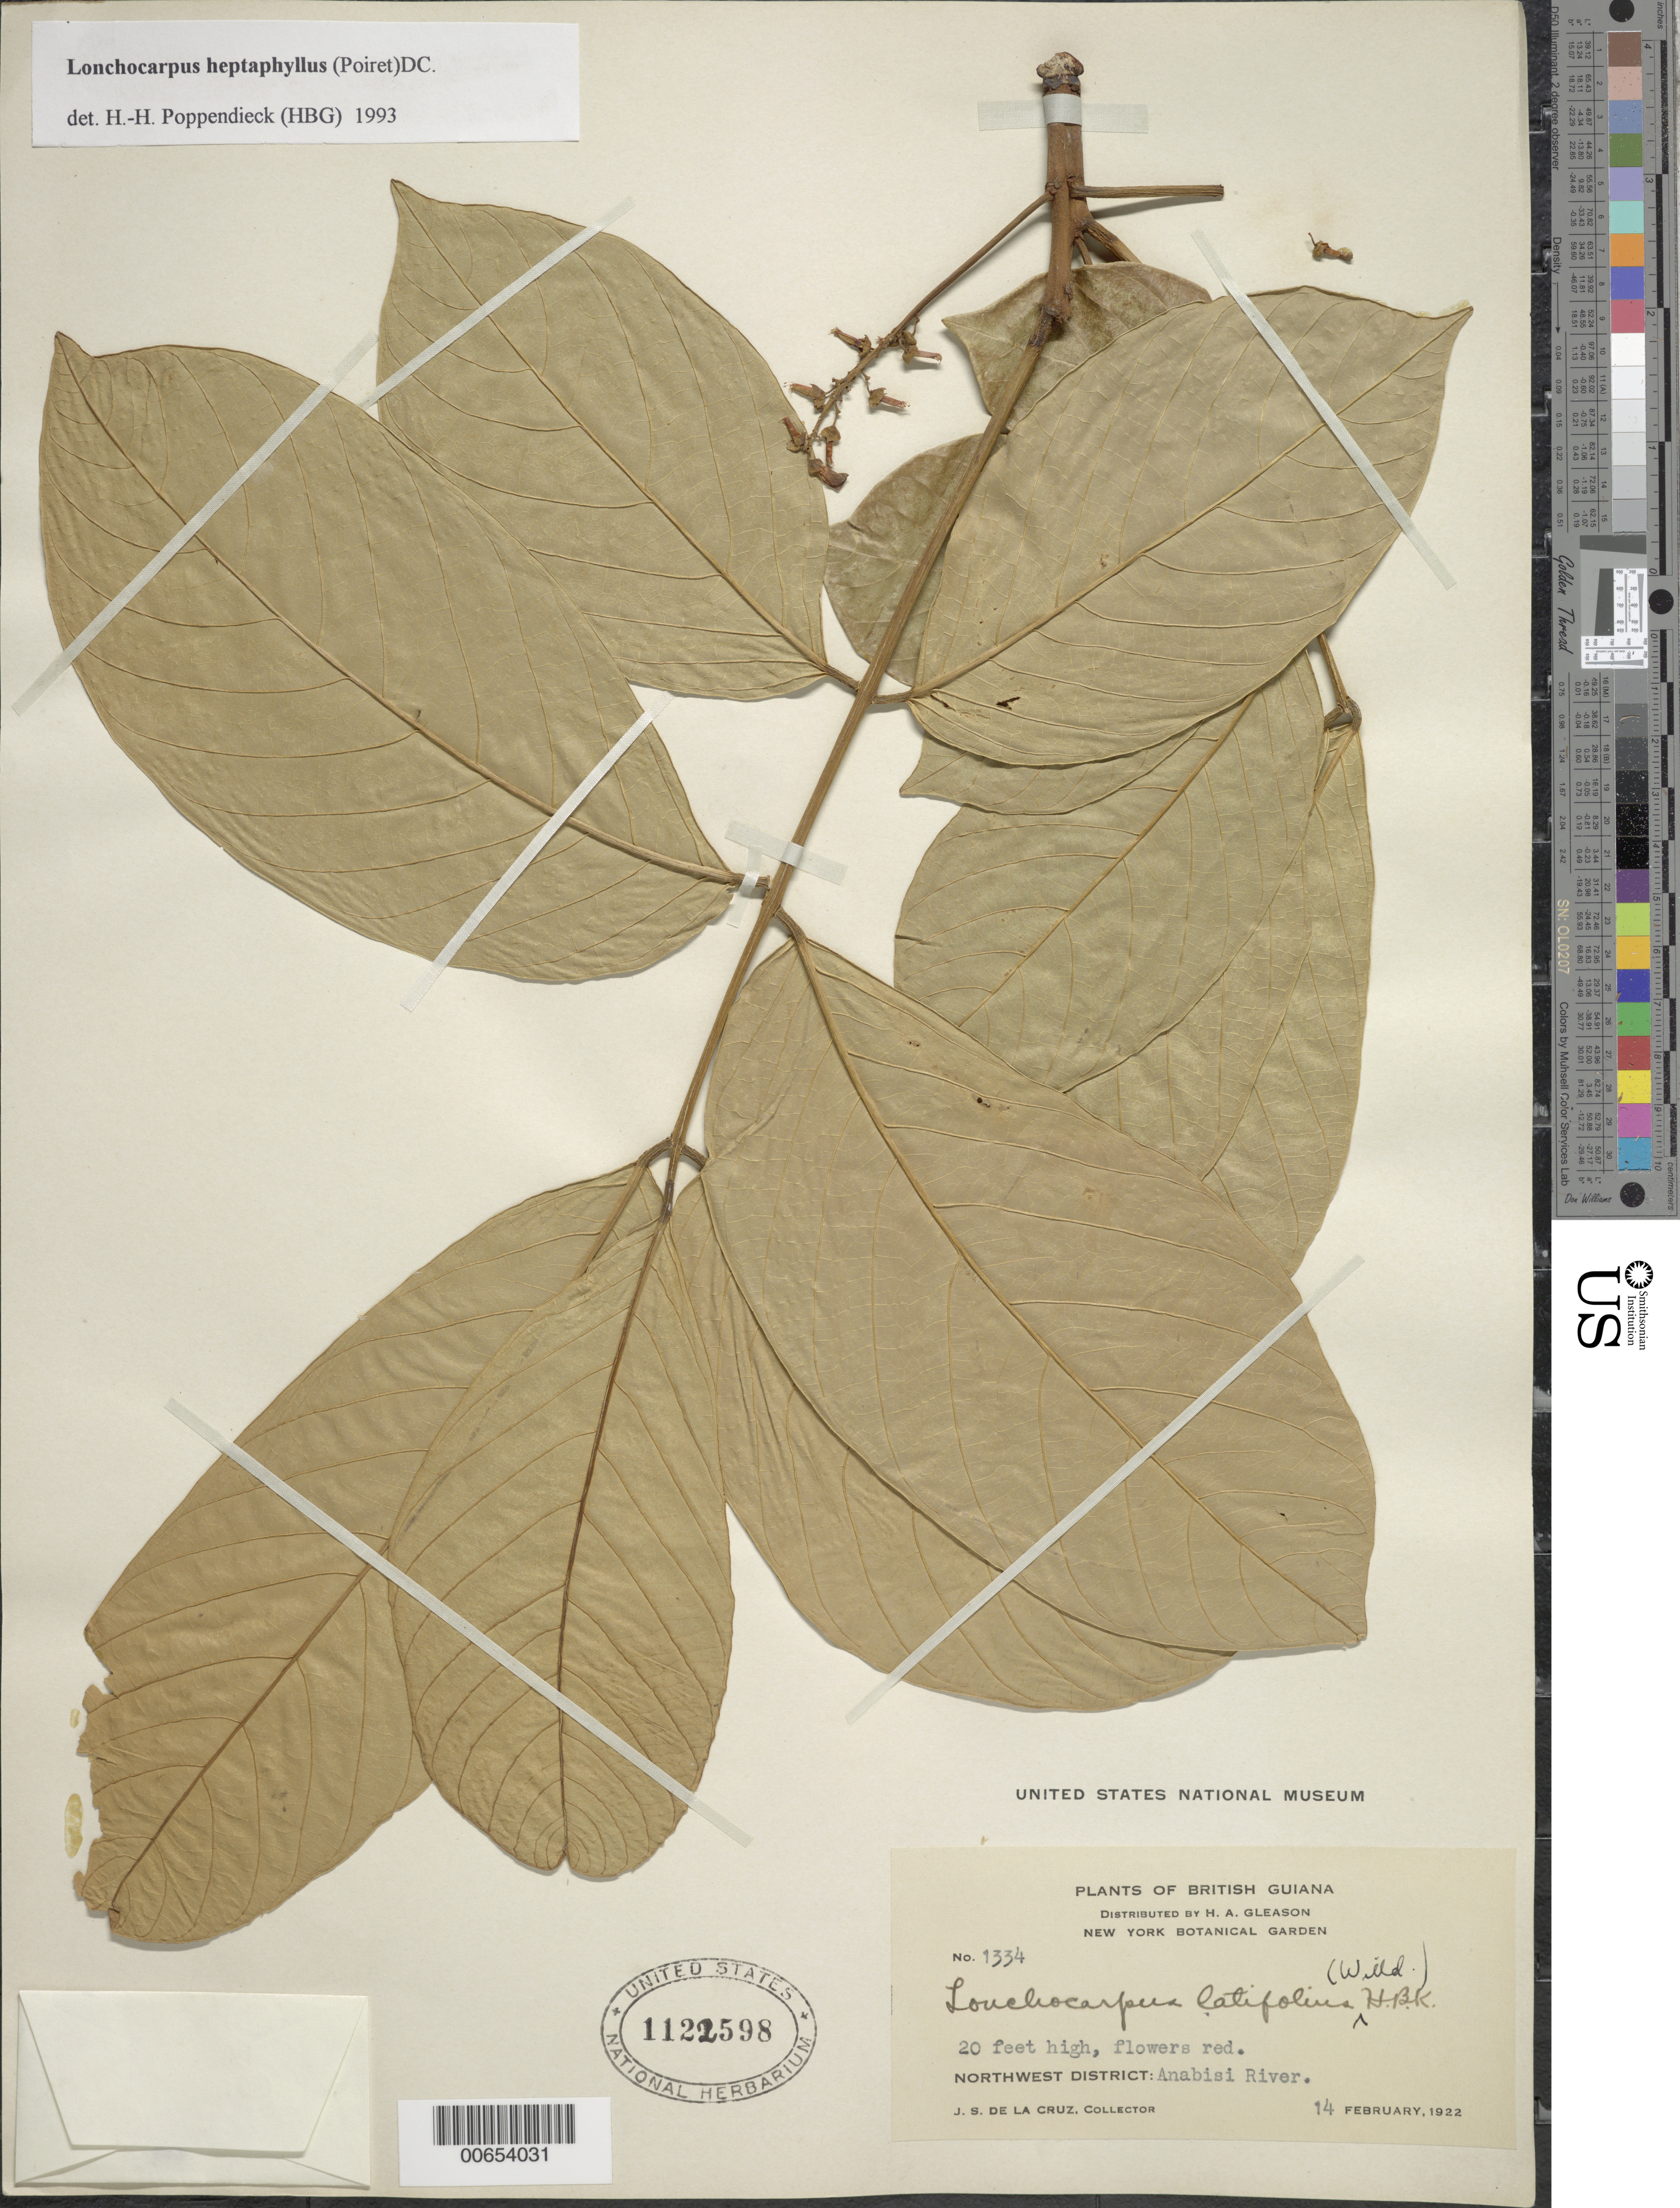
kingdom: Plantae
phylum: Tracheophyta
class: Magnoliopsida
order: Fabales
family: Fabaceae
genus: Lonchocarpus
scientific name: Lonchocarpus heptaphyllus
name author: (Poir.) DC.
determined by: Poppendieck, H.-H., (HBG), Institut fur Allgemeine Botanik und Botanischer Garten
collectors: J. S. de la Cruz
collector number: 1334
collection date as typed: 14-Feb-22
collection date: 1922-02-14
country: Guyana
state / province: Barima-Waini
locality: Anabisi River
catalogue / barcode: US 1122598